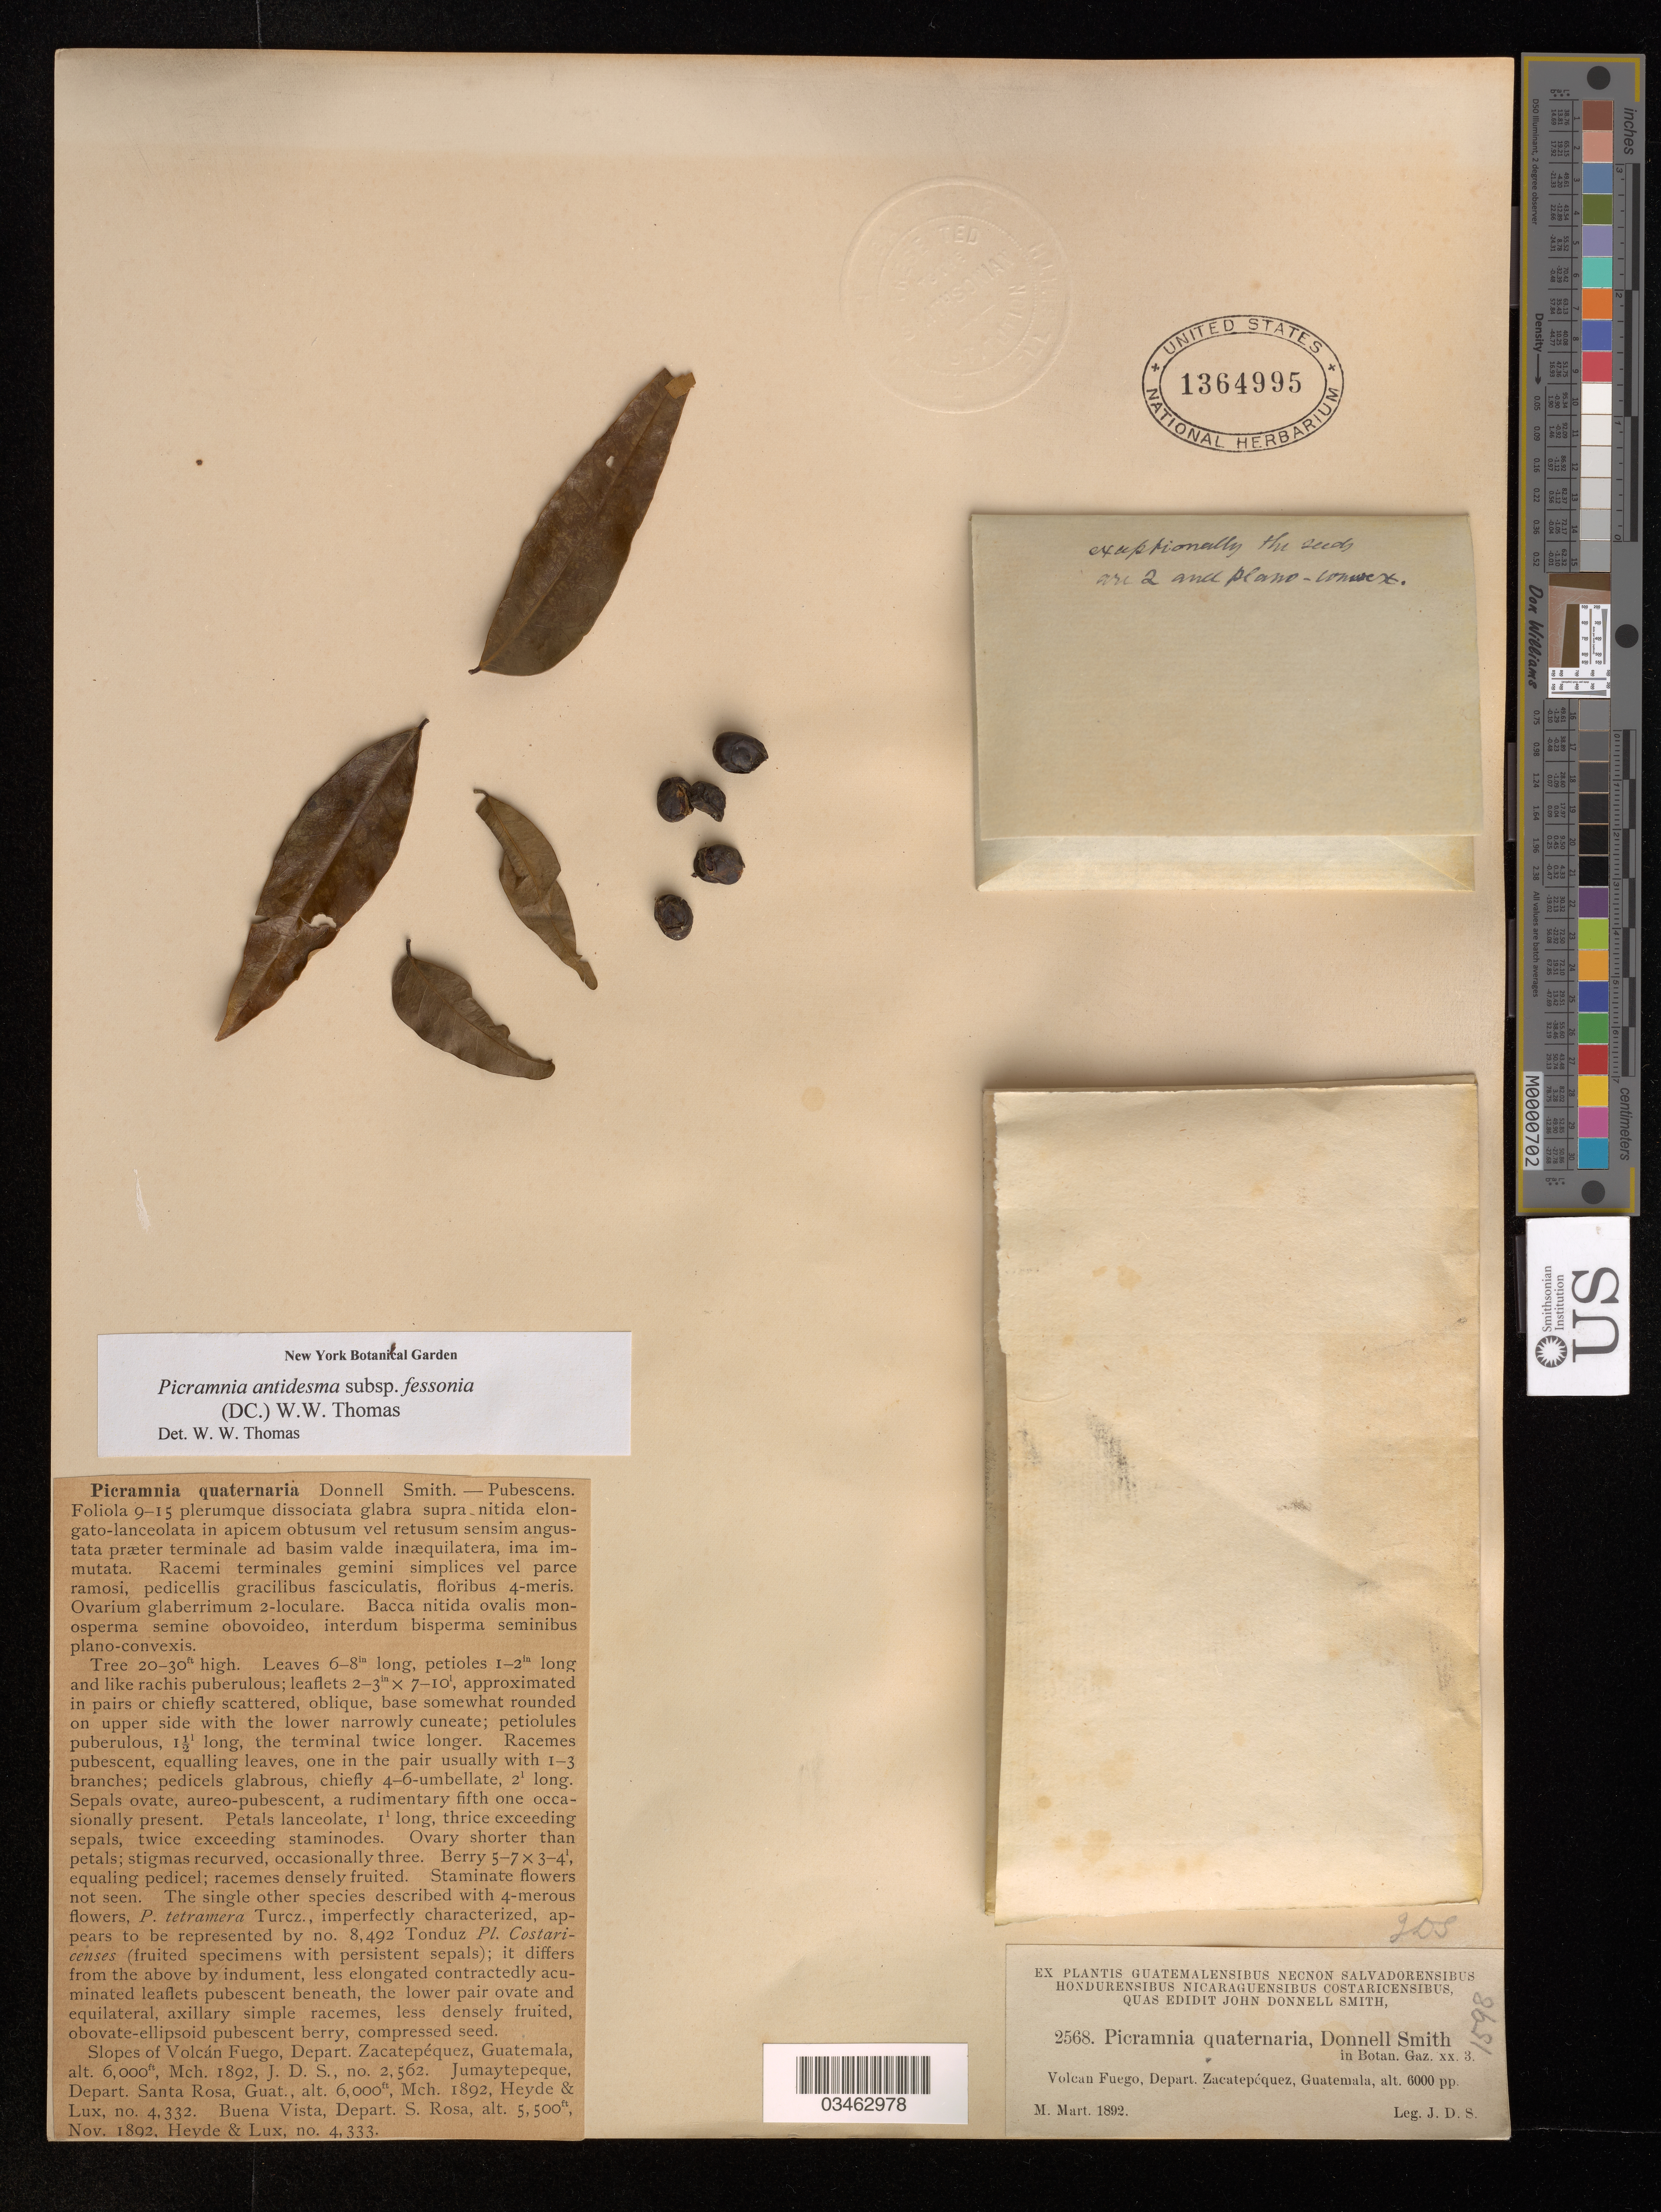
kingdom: Plantae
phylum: Tracheophyta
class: Magnoliopsida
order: Picramniales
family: Picramniaceae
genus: Picramnia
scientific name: Picramnia quaternaria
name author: Donn. Sm.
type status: Isolectotype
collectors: J. Donnell Smith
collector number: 2568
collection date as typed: Mar 1892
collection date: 1892-03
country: Guatemala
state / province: Sacatepéquez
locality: Volcan de Fuego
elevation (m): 1829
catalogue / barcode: US 1364995